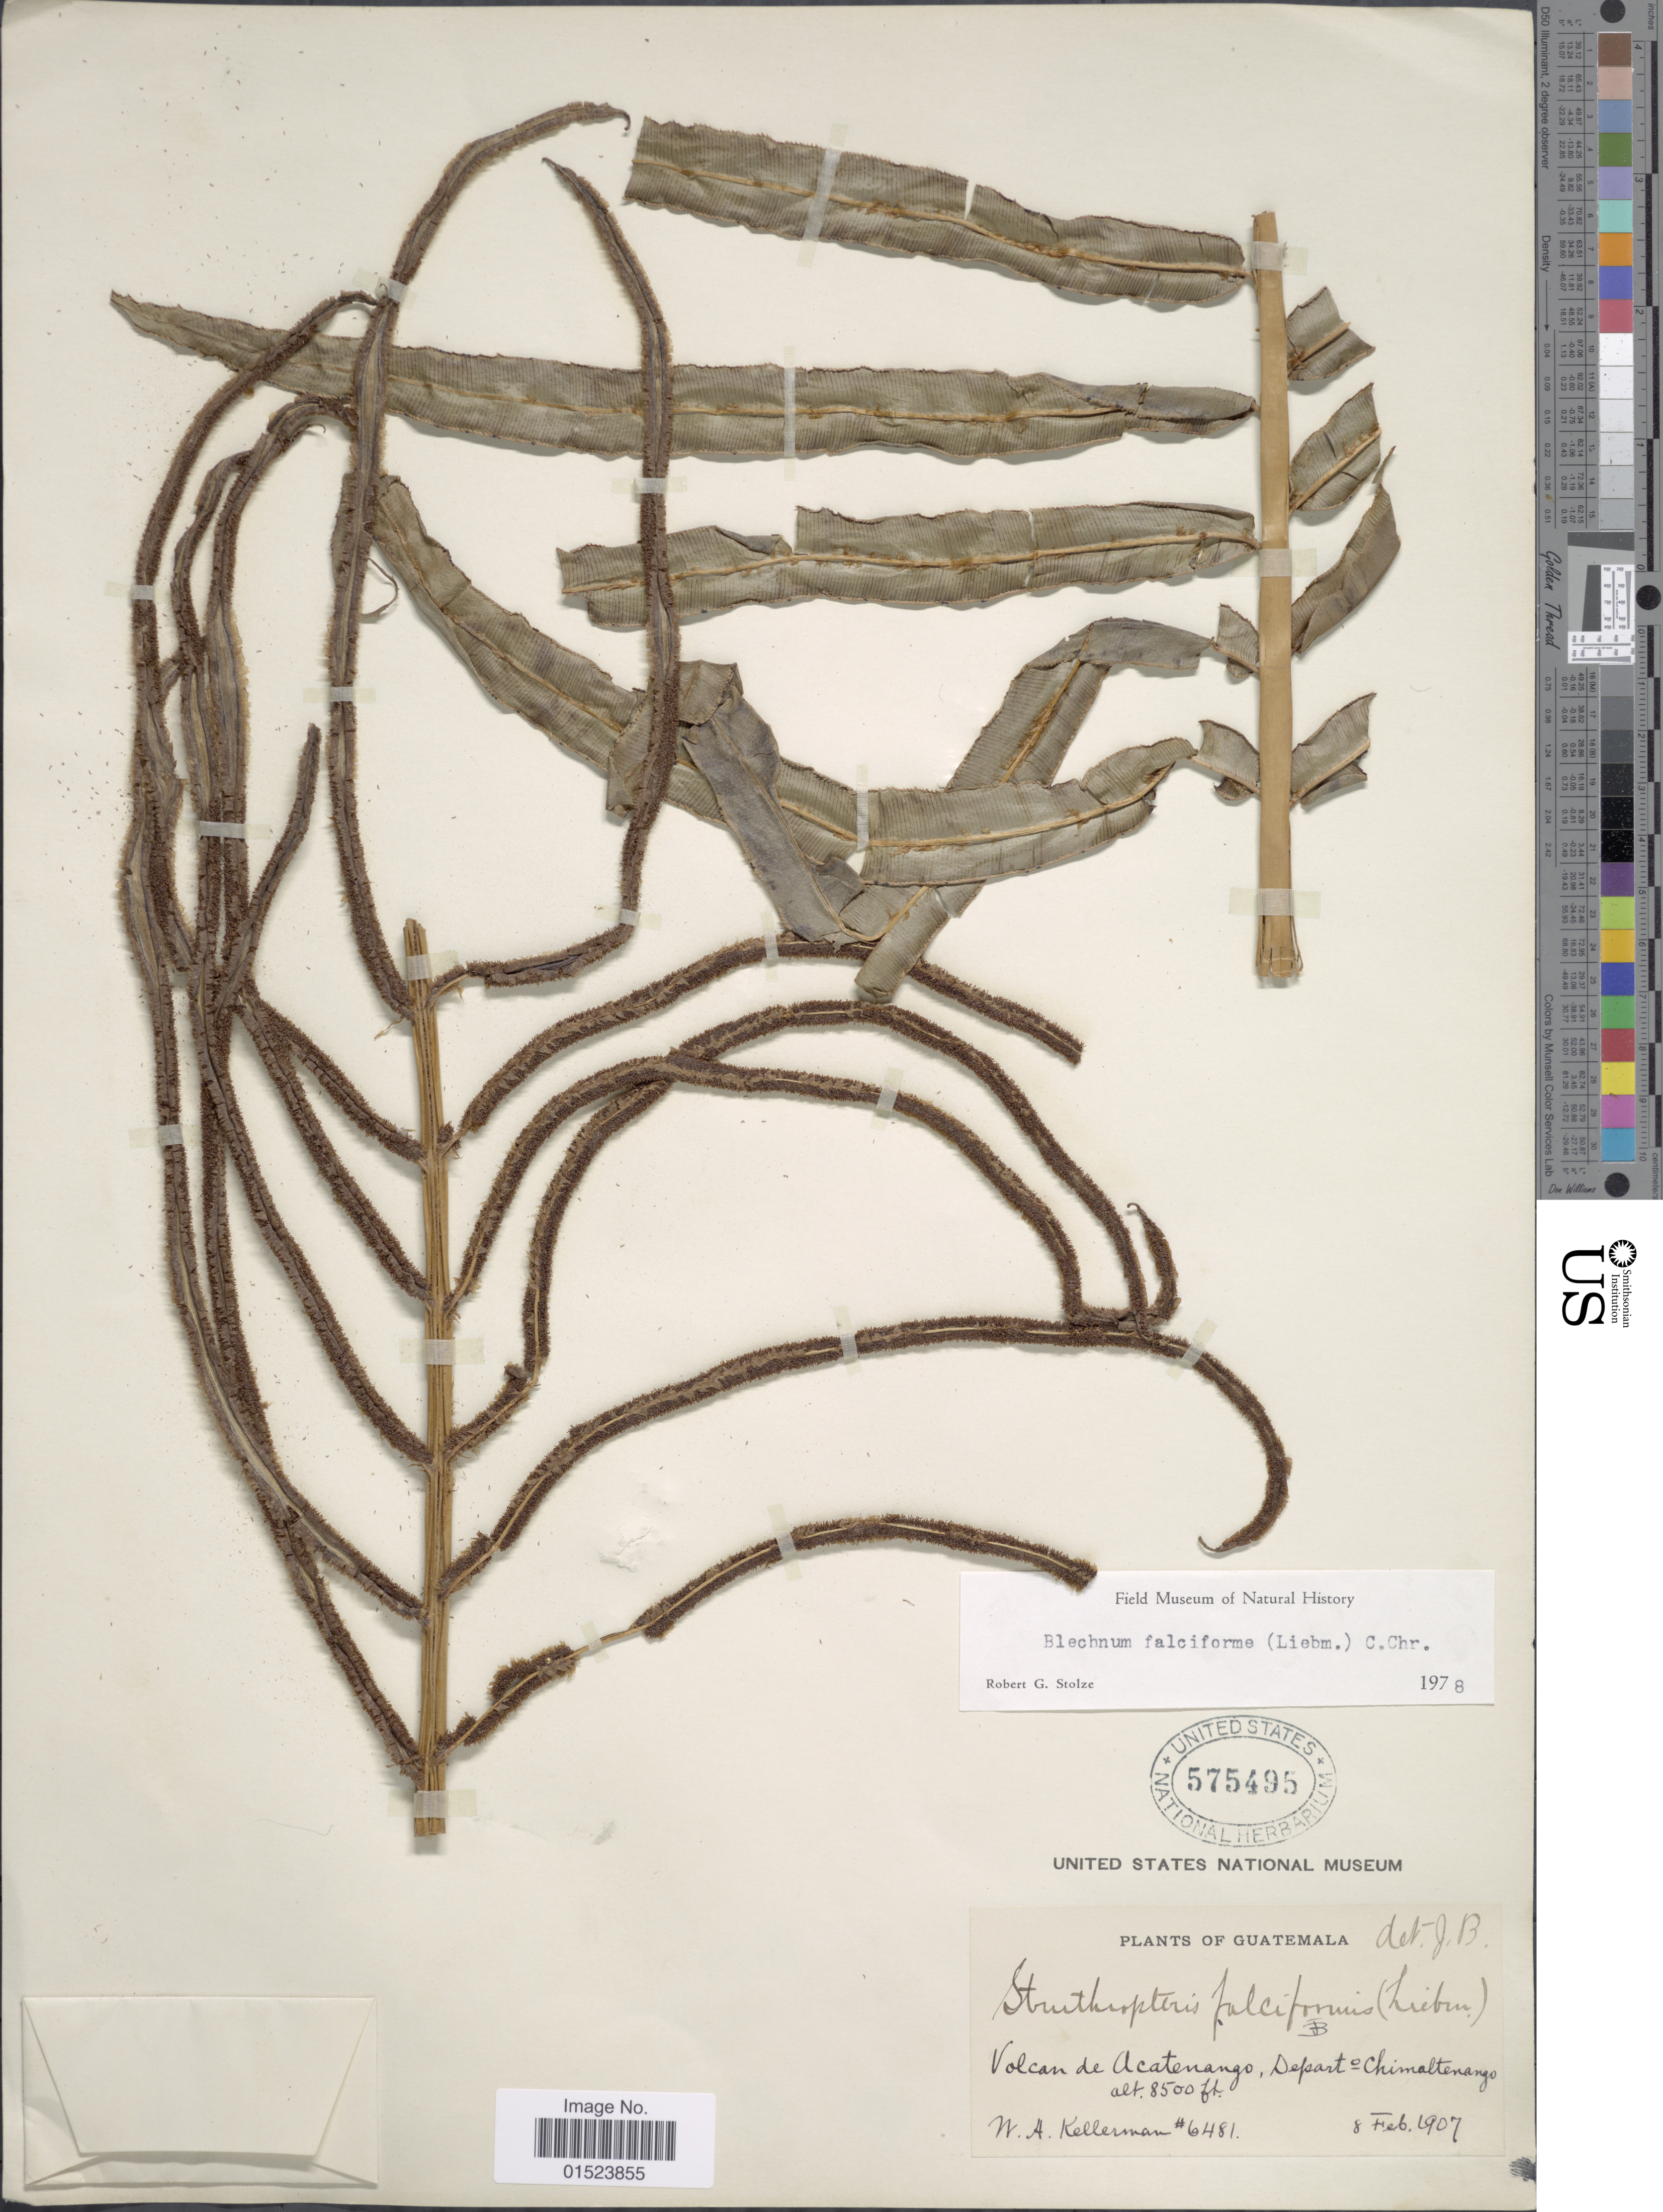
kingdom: Plantae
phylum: Tracheophyta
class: Polypodiopsida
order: Polypodiales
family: Blechnaceae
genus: Blechnum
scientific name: Blechnum falciforme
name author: (Liebm.) C. Chr.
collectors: W. Kellerman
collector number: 6481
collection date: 1907-02-08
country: Guatemala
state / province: Chimaltenango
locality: Volcan de Acatenango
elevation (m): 2591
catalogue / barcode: US 575495